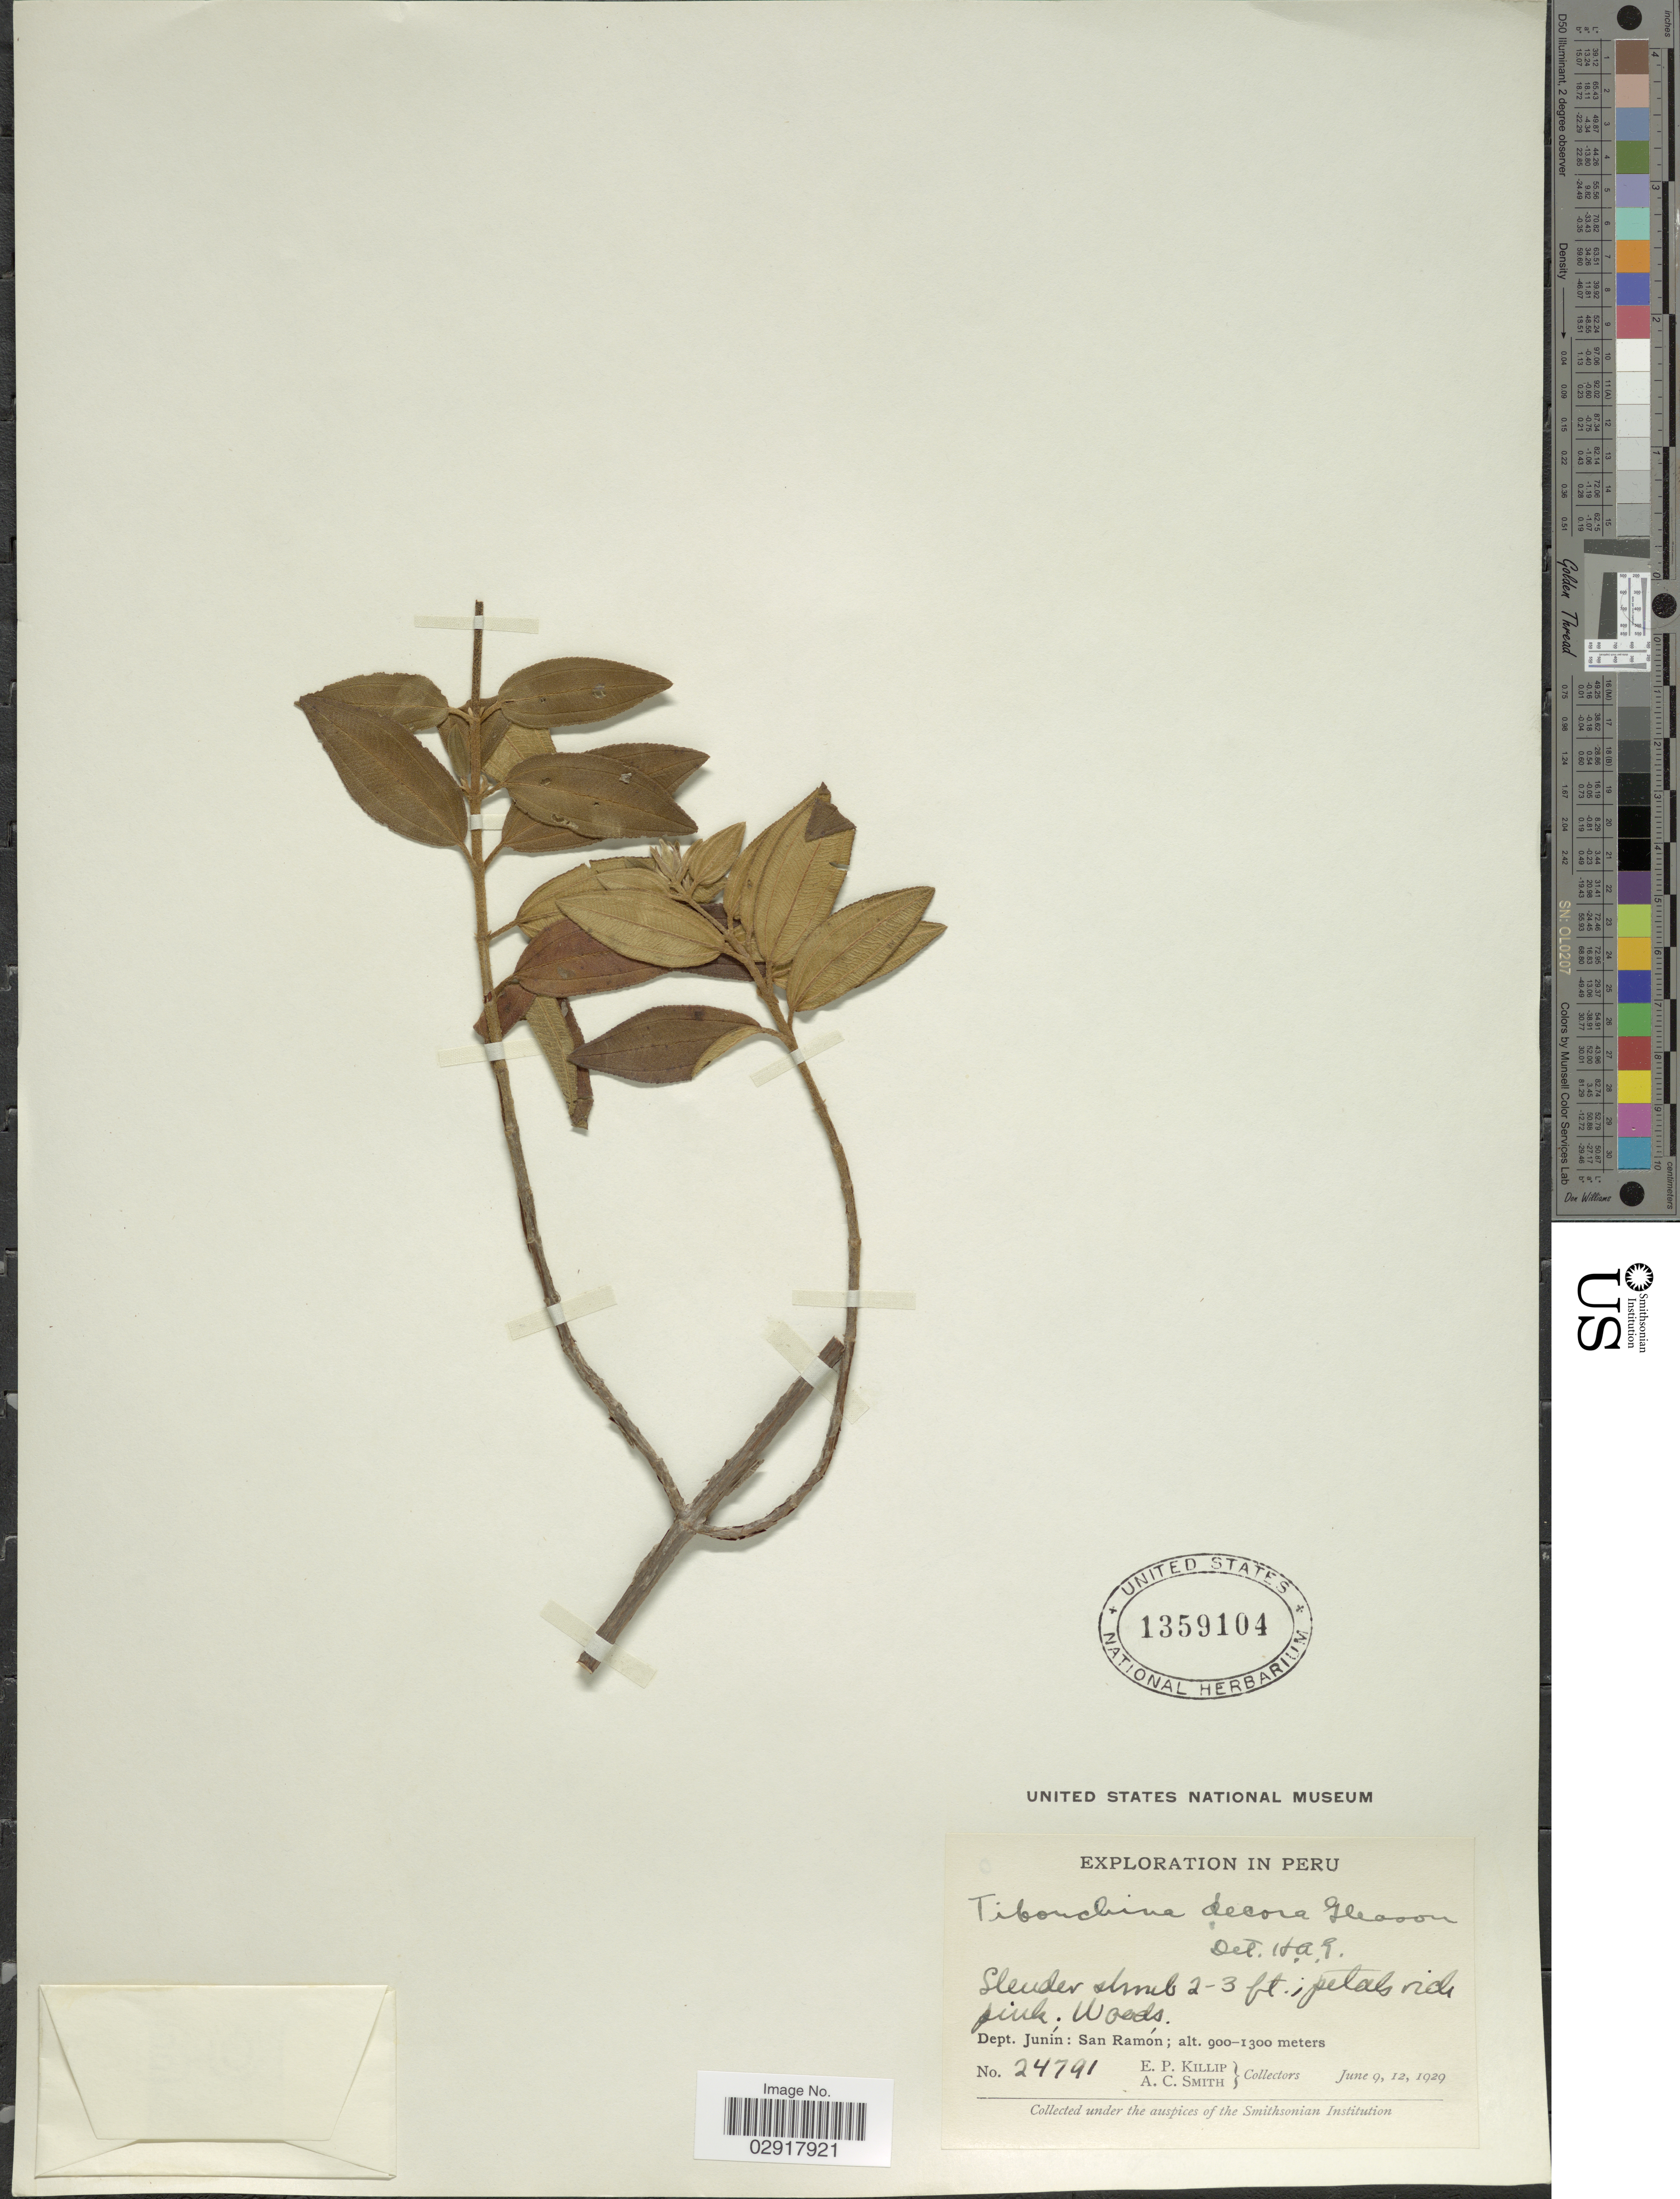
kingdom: Plantae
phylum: Tracheophyta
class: Magnoliopsida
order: Myrtales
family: Melastomataceae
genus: Chaetogastra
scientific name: Chaetogastra decora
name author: (Gleason) P.J.F. Guim. & Michelang.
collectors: E. P. Killip & A. C. Smith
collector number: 24791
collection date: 1929-06-09/1929-06-12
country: Peru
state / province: Junín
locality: Dept. Junín: San Ramón.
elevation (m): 900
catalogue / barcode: US 1359104